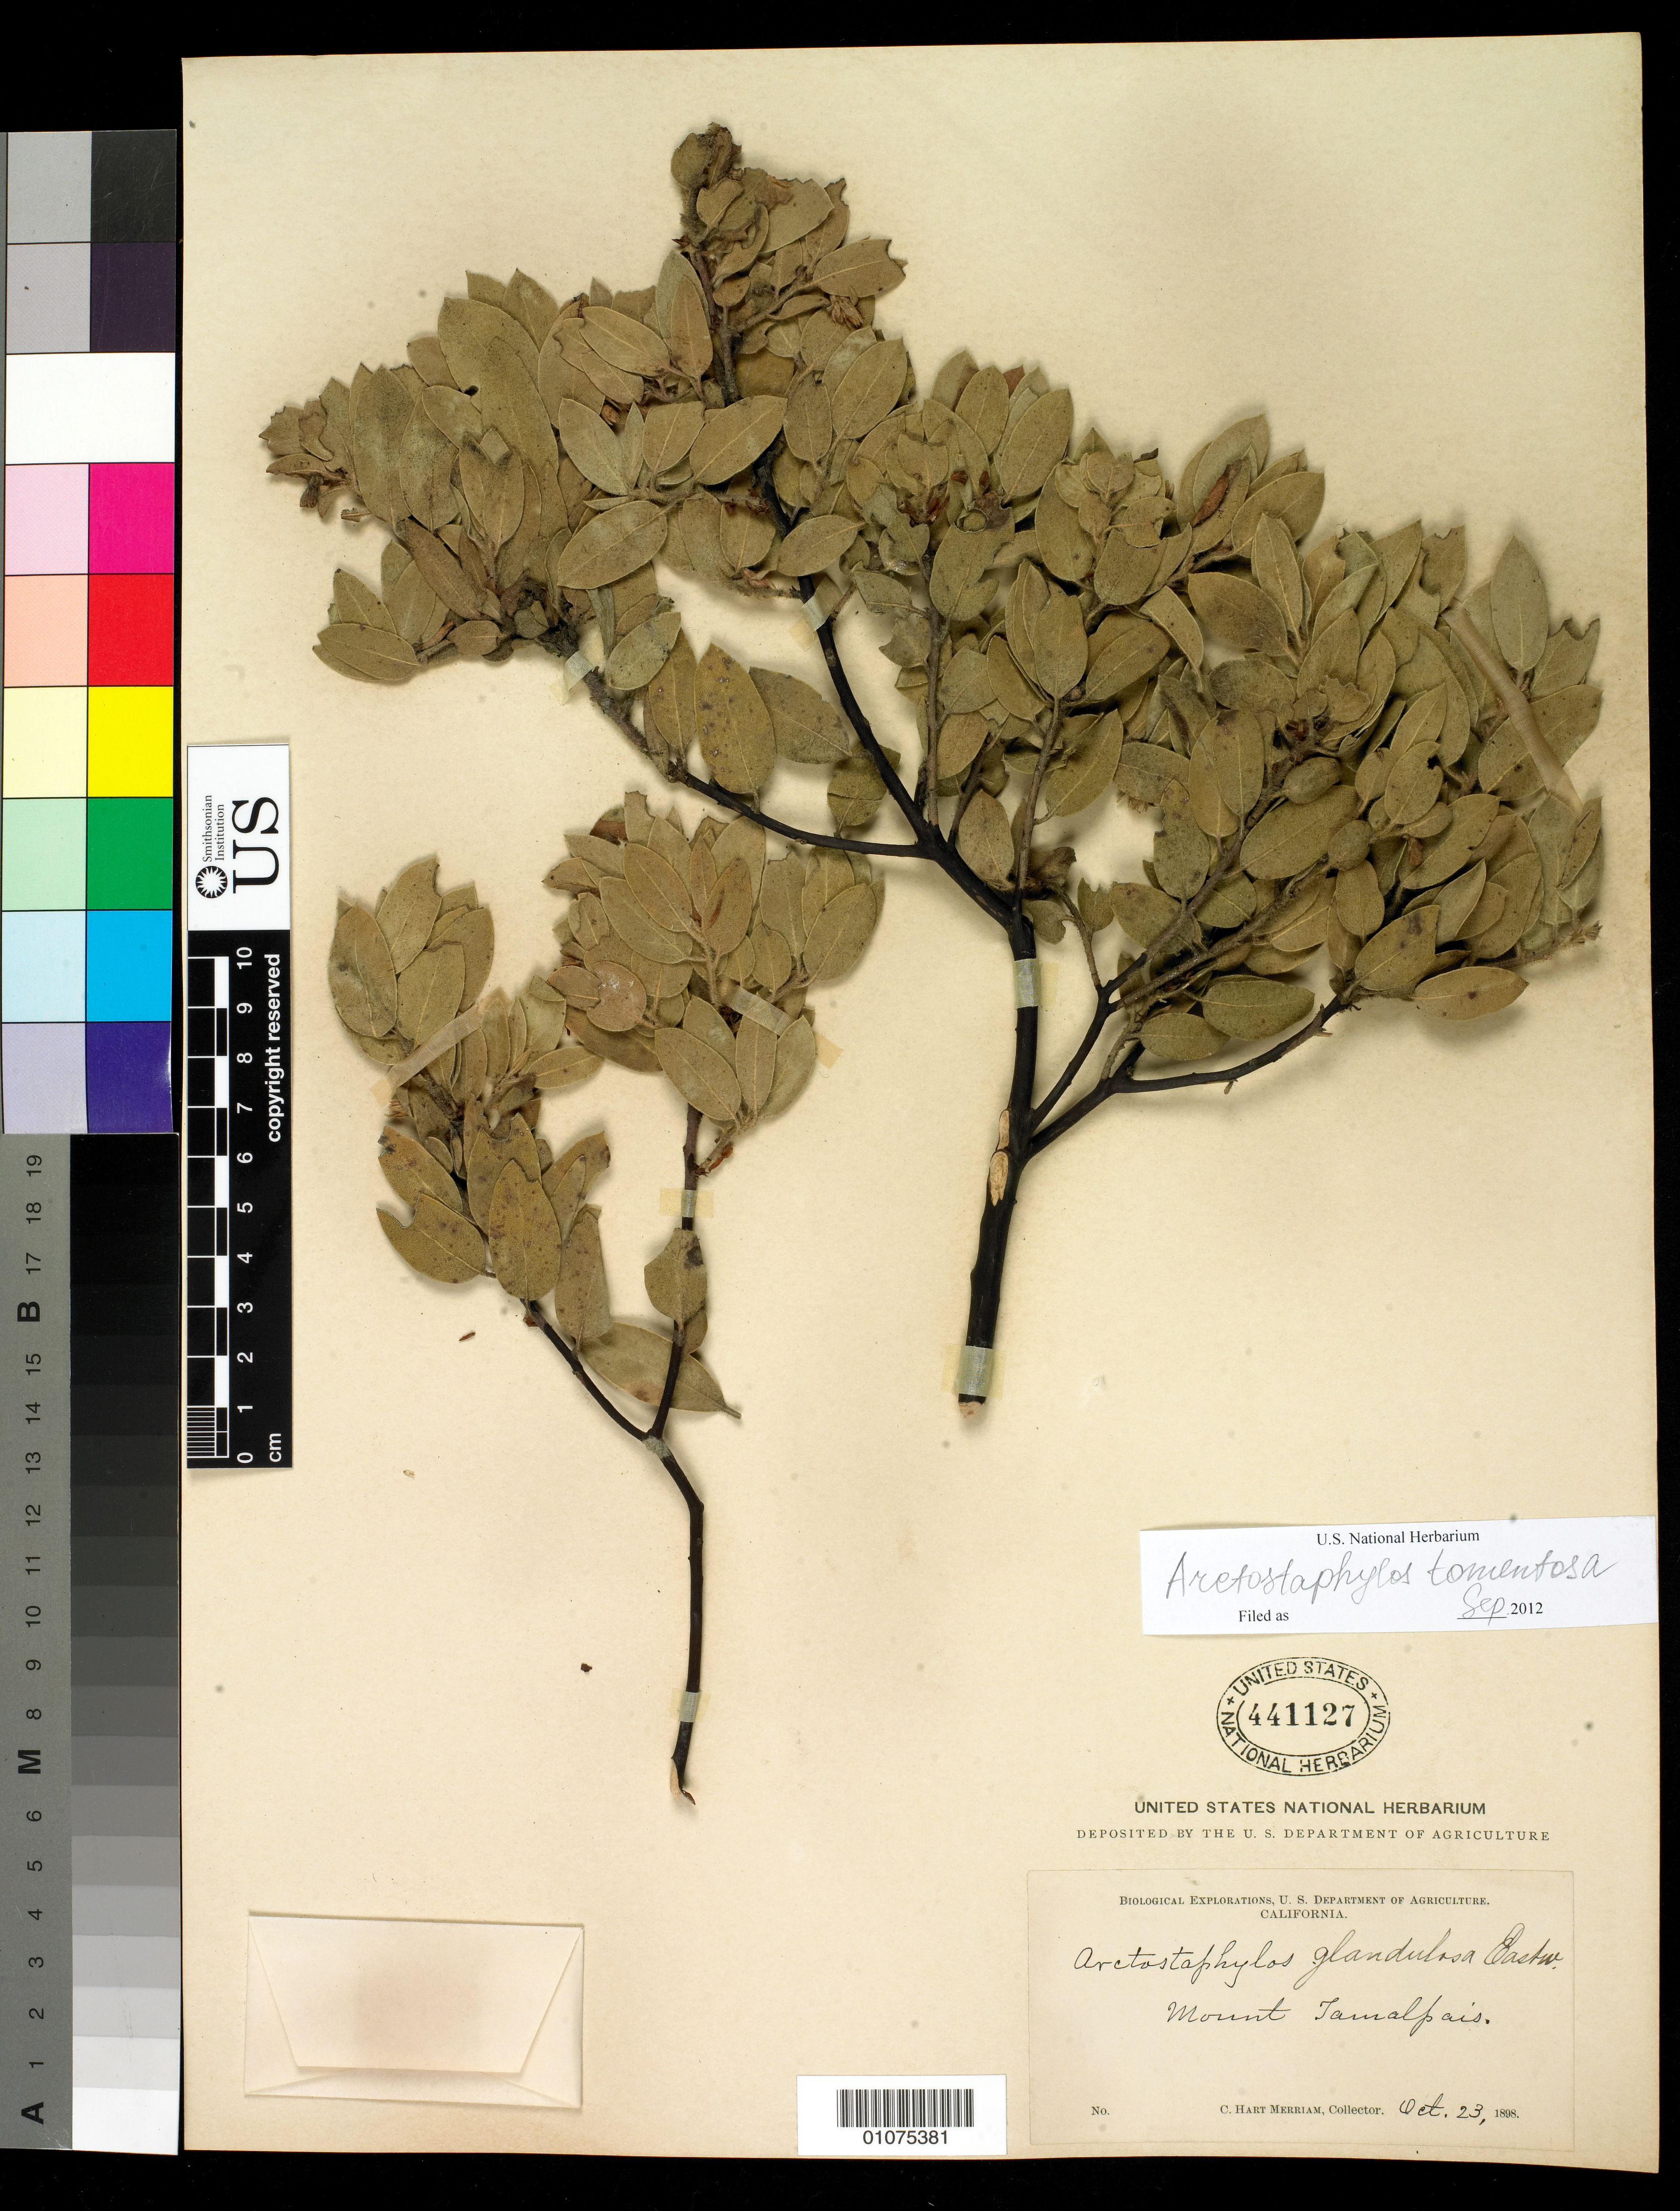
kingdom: Plantae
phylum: Tracheophyta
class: Magnoliopsida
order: Ericales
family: Ericaceae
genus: Arctostaphylos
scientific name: Arctostaphylos tomentosa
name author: (Pursh) Lindl.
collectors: C. Merriam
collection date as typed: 23 Oct 1898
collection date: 1898-10-23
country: United States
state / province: California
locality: Mount Tamalpais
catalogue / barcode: US 441127